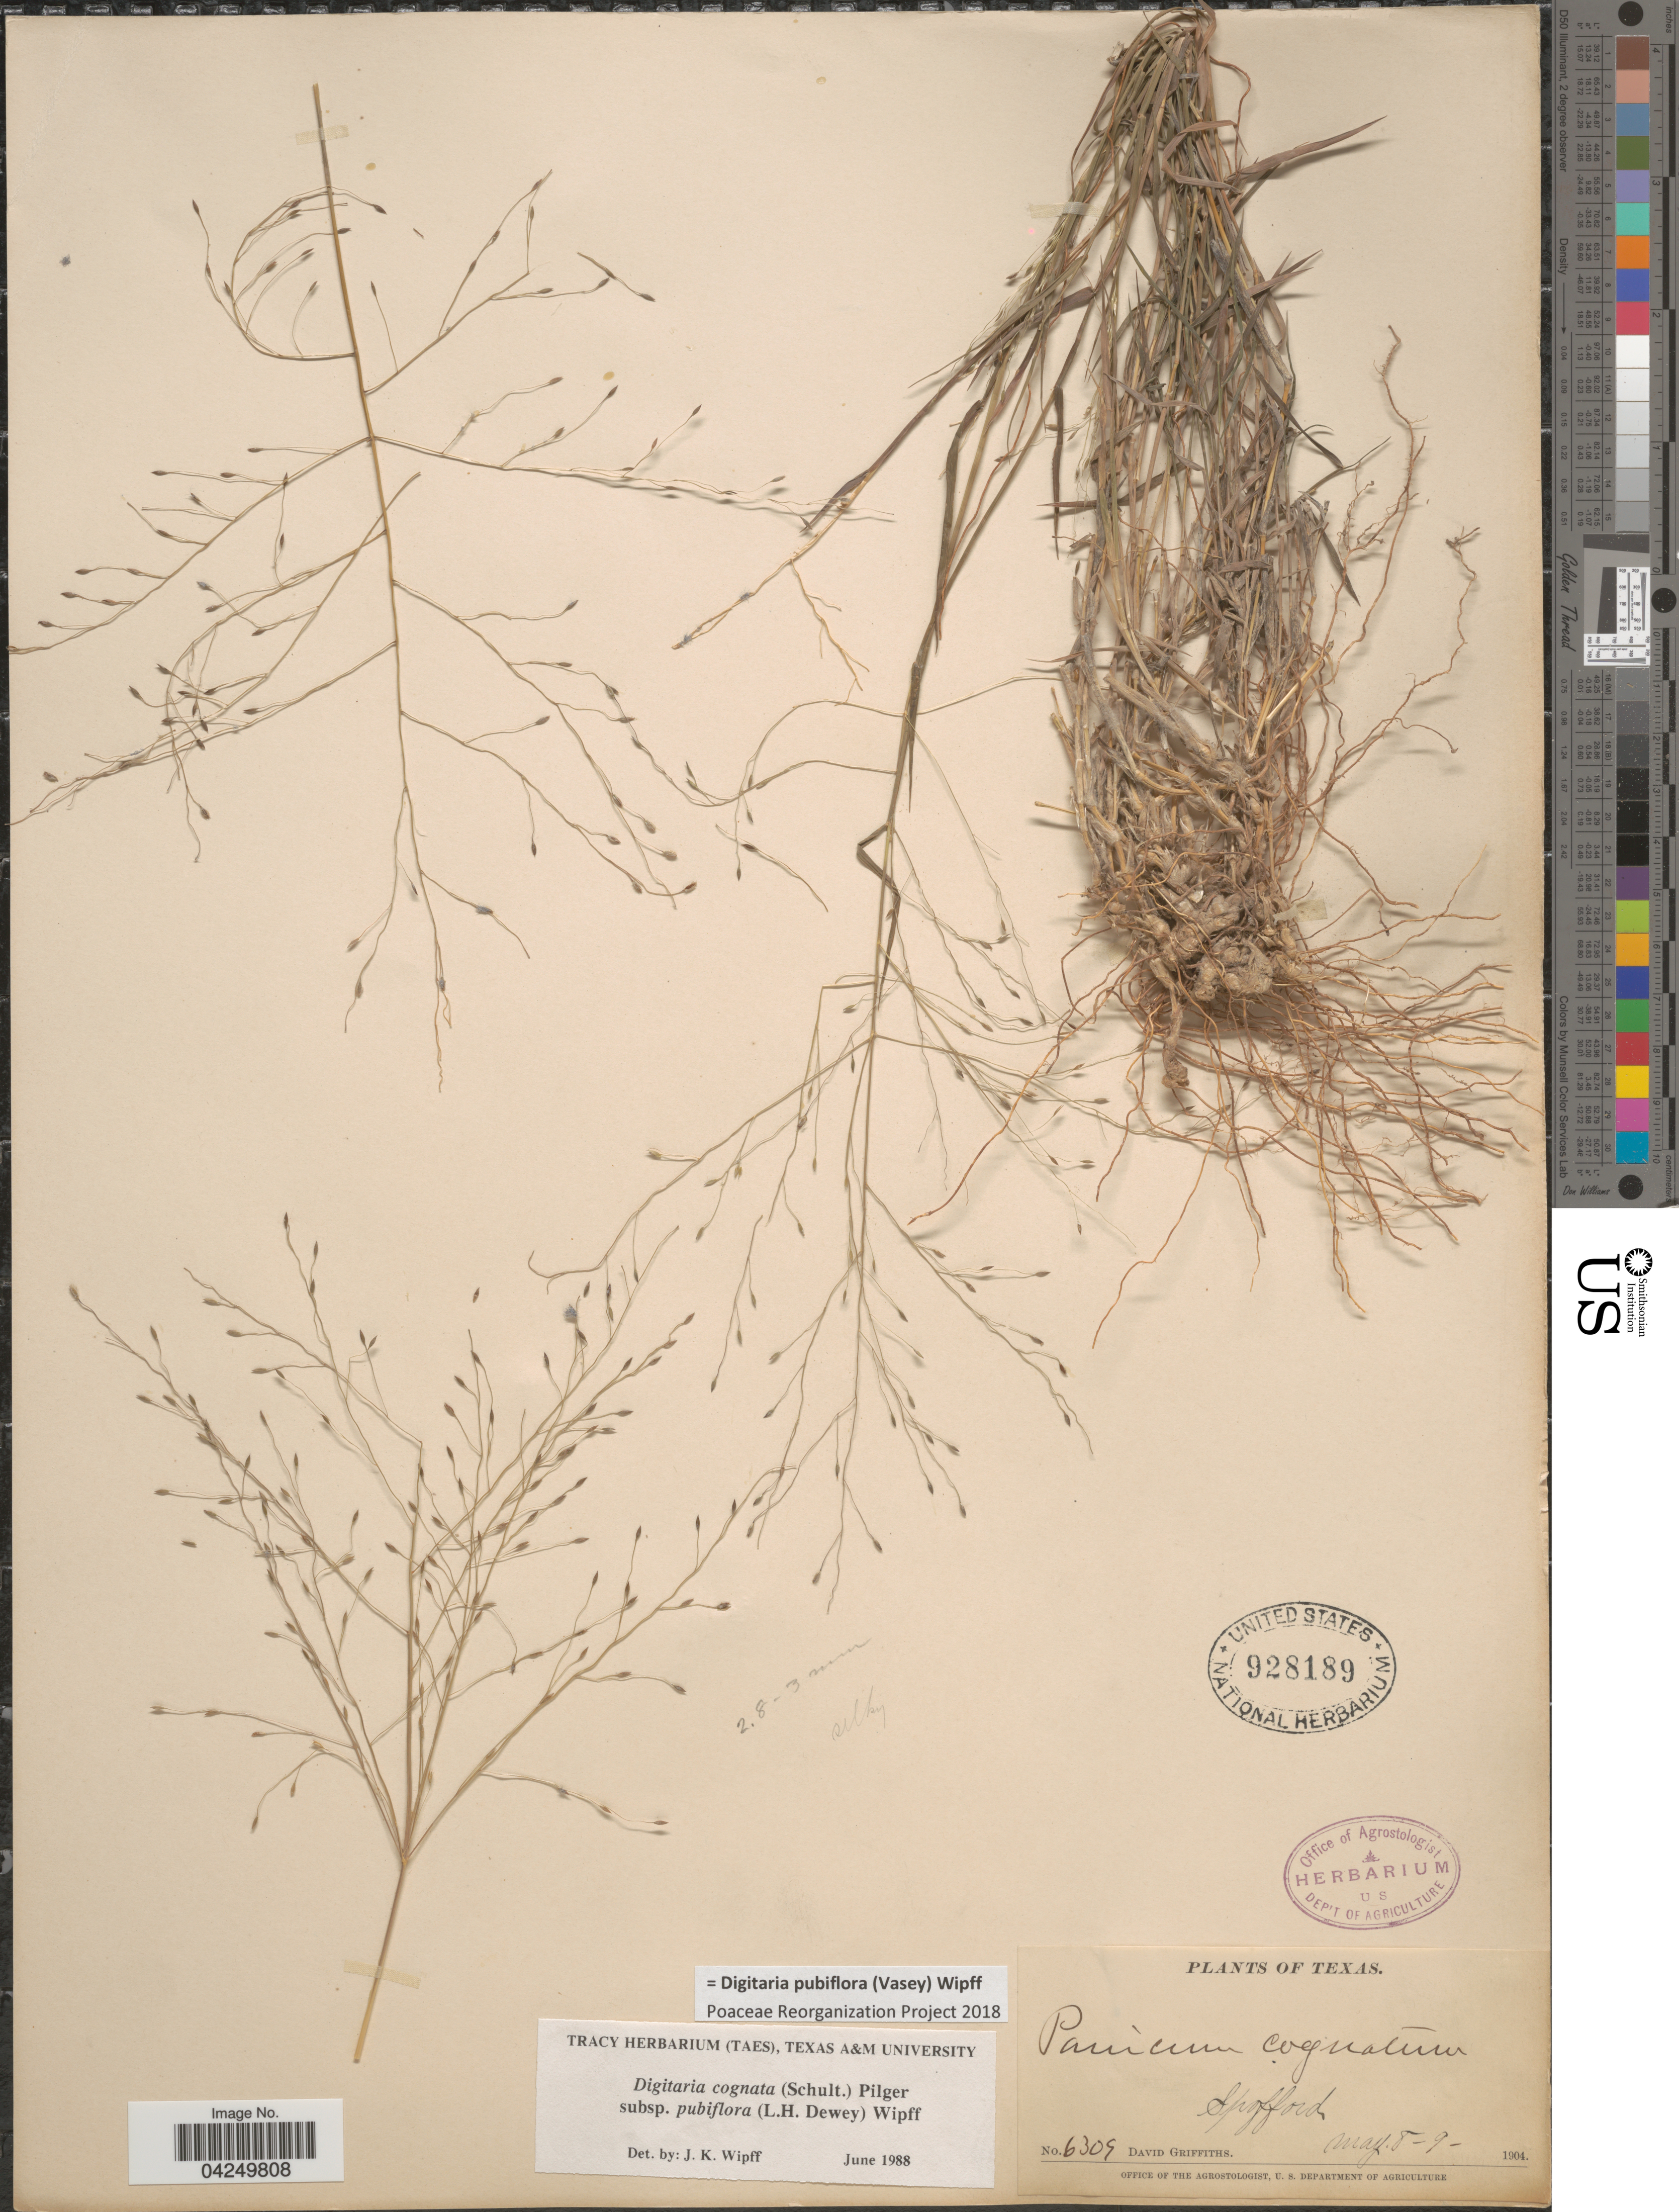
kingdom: Plantae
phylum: Tracheophyta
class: Liliopsida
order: Poales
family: Poaceae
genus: Digitaria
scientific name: Digitaria pubiflora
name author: (Vasey) Wipff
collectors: D. Griffiths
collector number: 6309*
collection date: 1904-05-08/1904-05-09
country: United States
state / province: Texas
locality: Spofford.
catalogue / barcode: US 928189